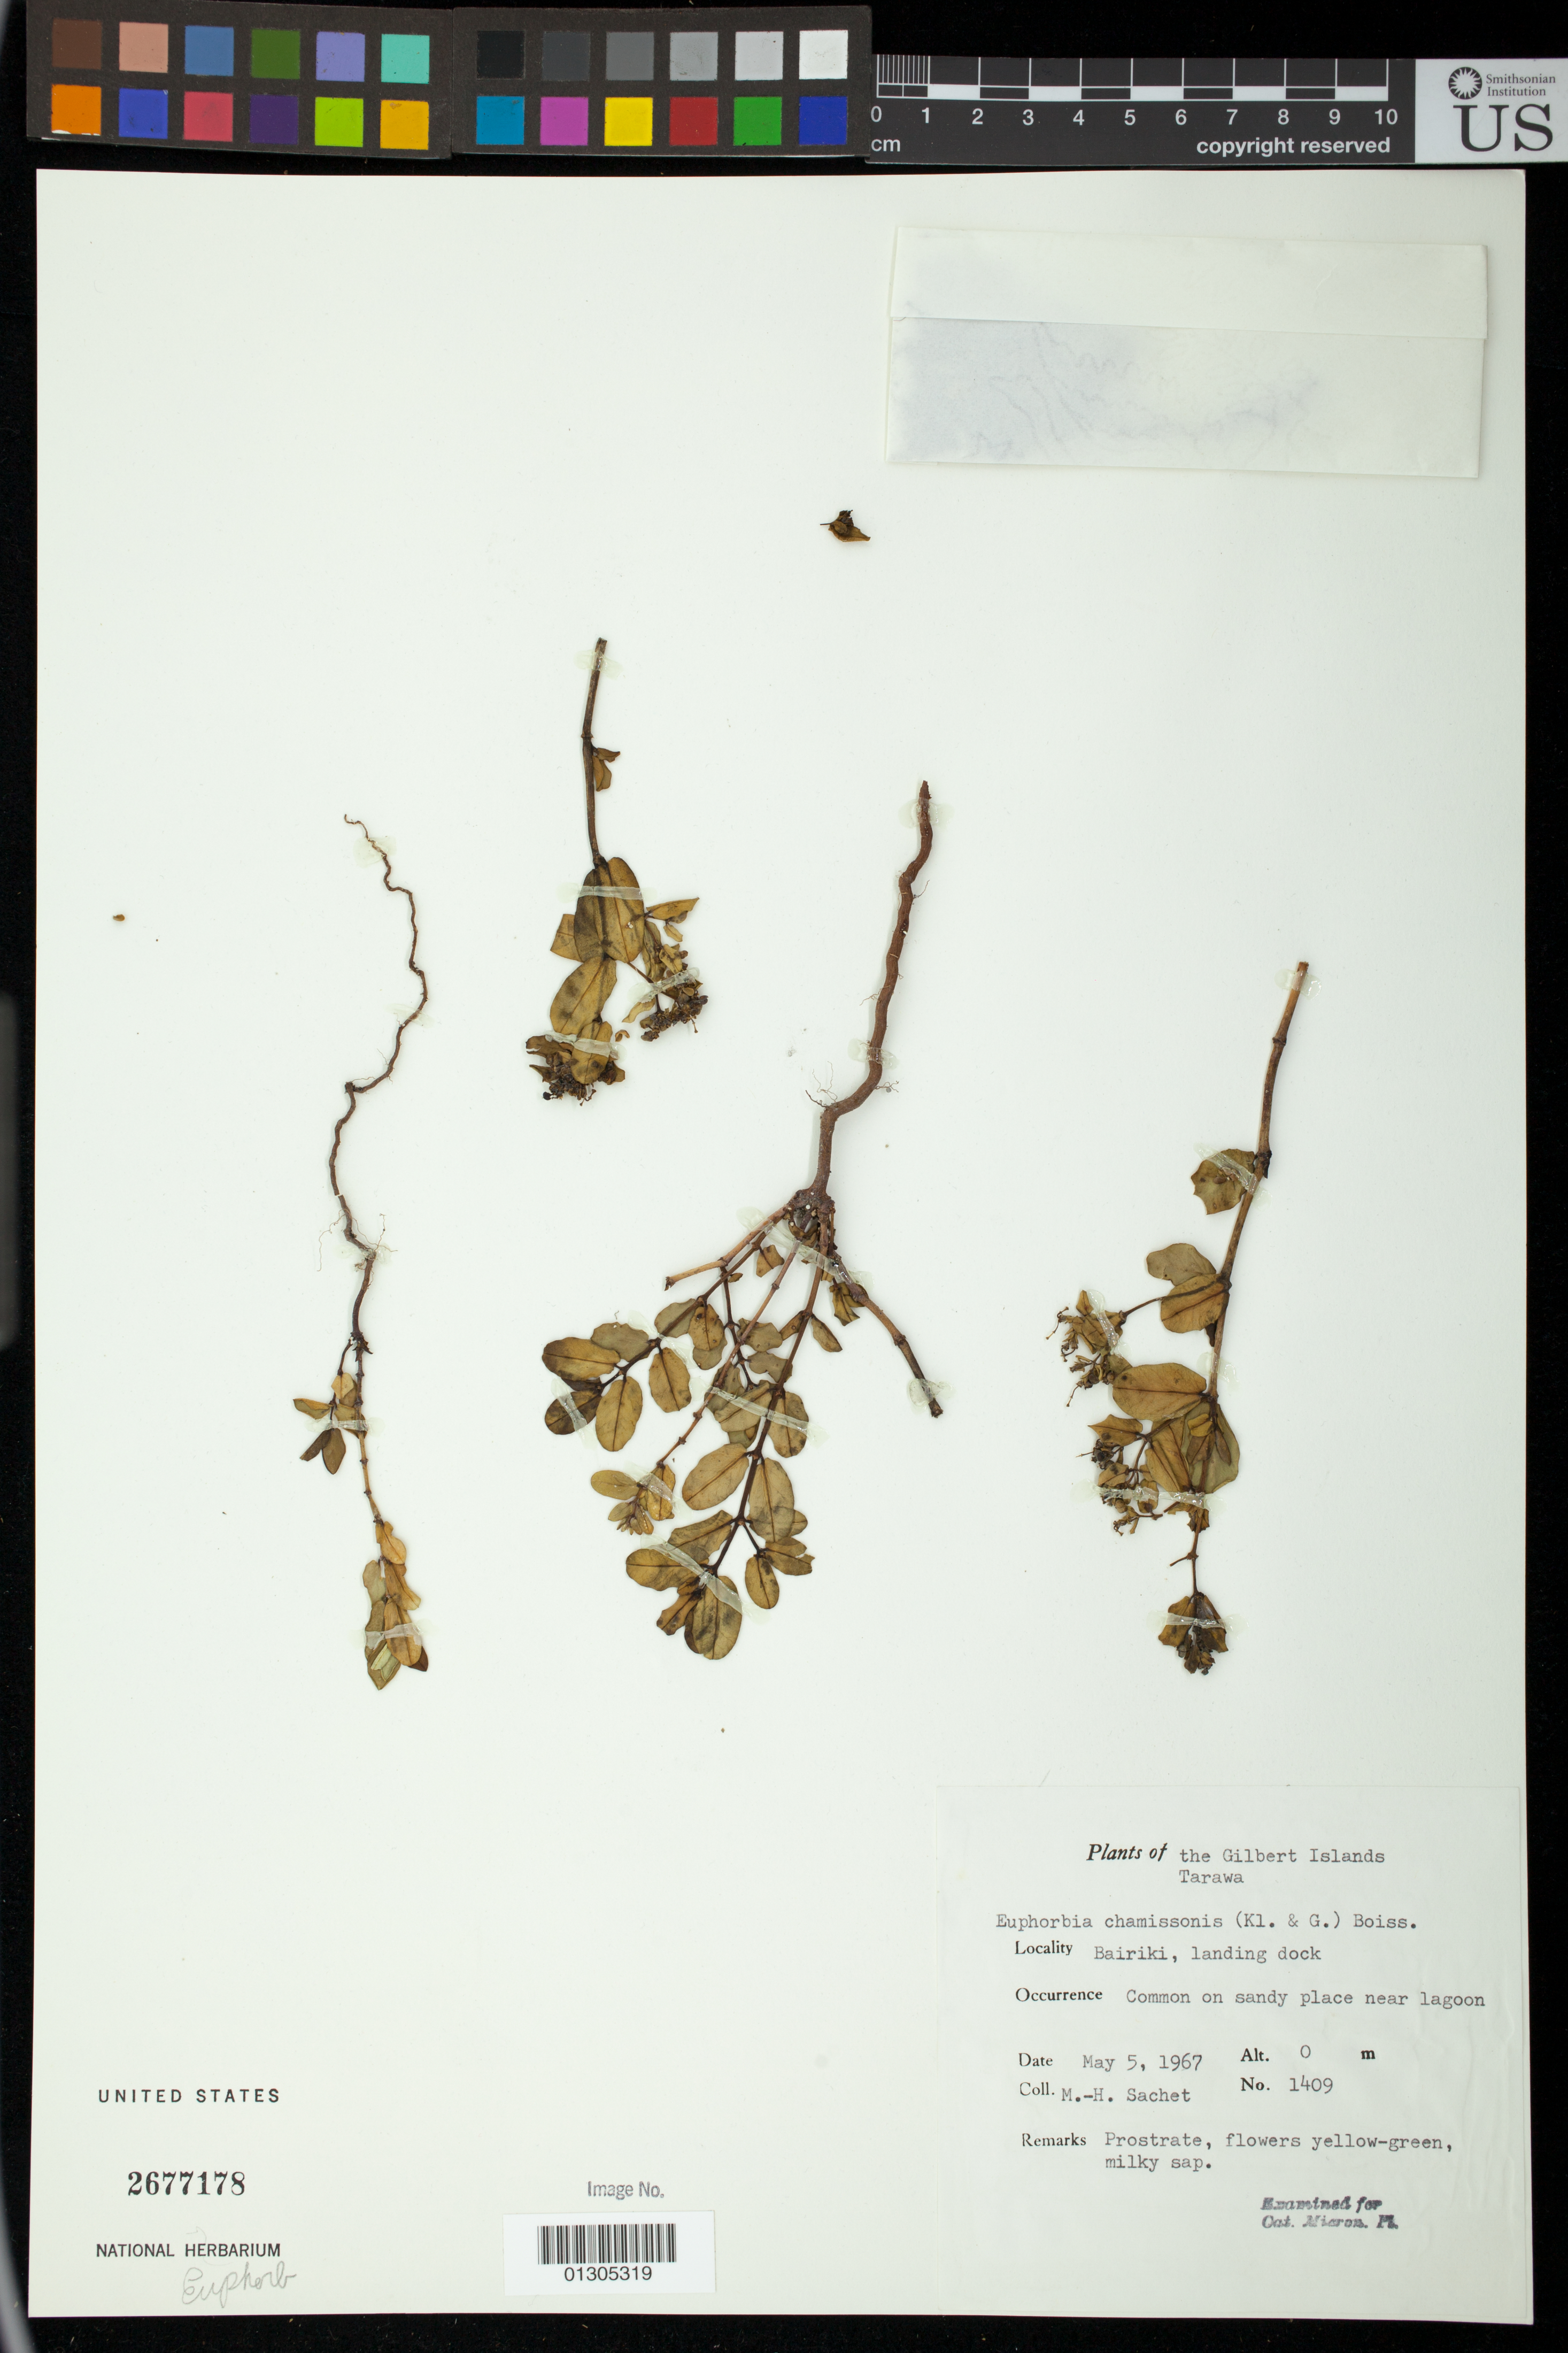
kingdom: Plantae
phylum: Tracheophyta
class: Magnoliopsida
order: Malpighiales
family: Euphorbiaceae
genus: Euphorbia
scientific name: Euphorbia chamissonis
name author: (Klotzsch ex Klotzsch & Garcke) Boiss.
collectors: M.-H. Sachet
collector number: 1409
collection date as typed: May 5, 1967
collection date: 1967-05-05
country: Kiribati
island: Tarawa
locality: Bairiki, landing dock.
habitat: Common on sandy place near lagoon.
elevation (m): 0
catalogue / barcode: US 2677178